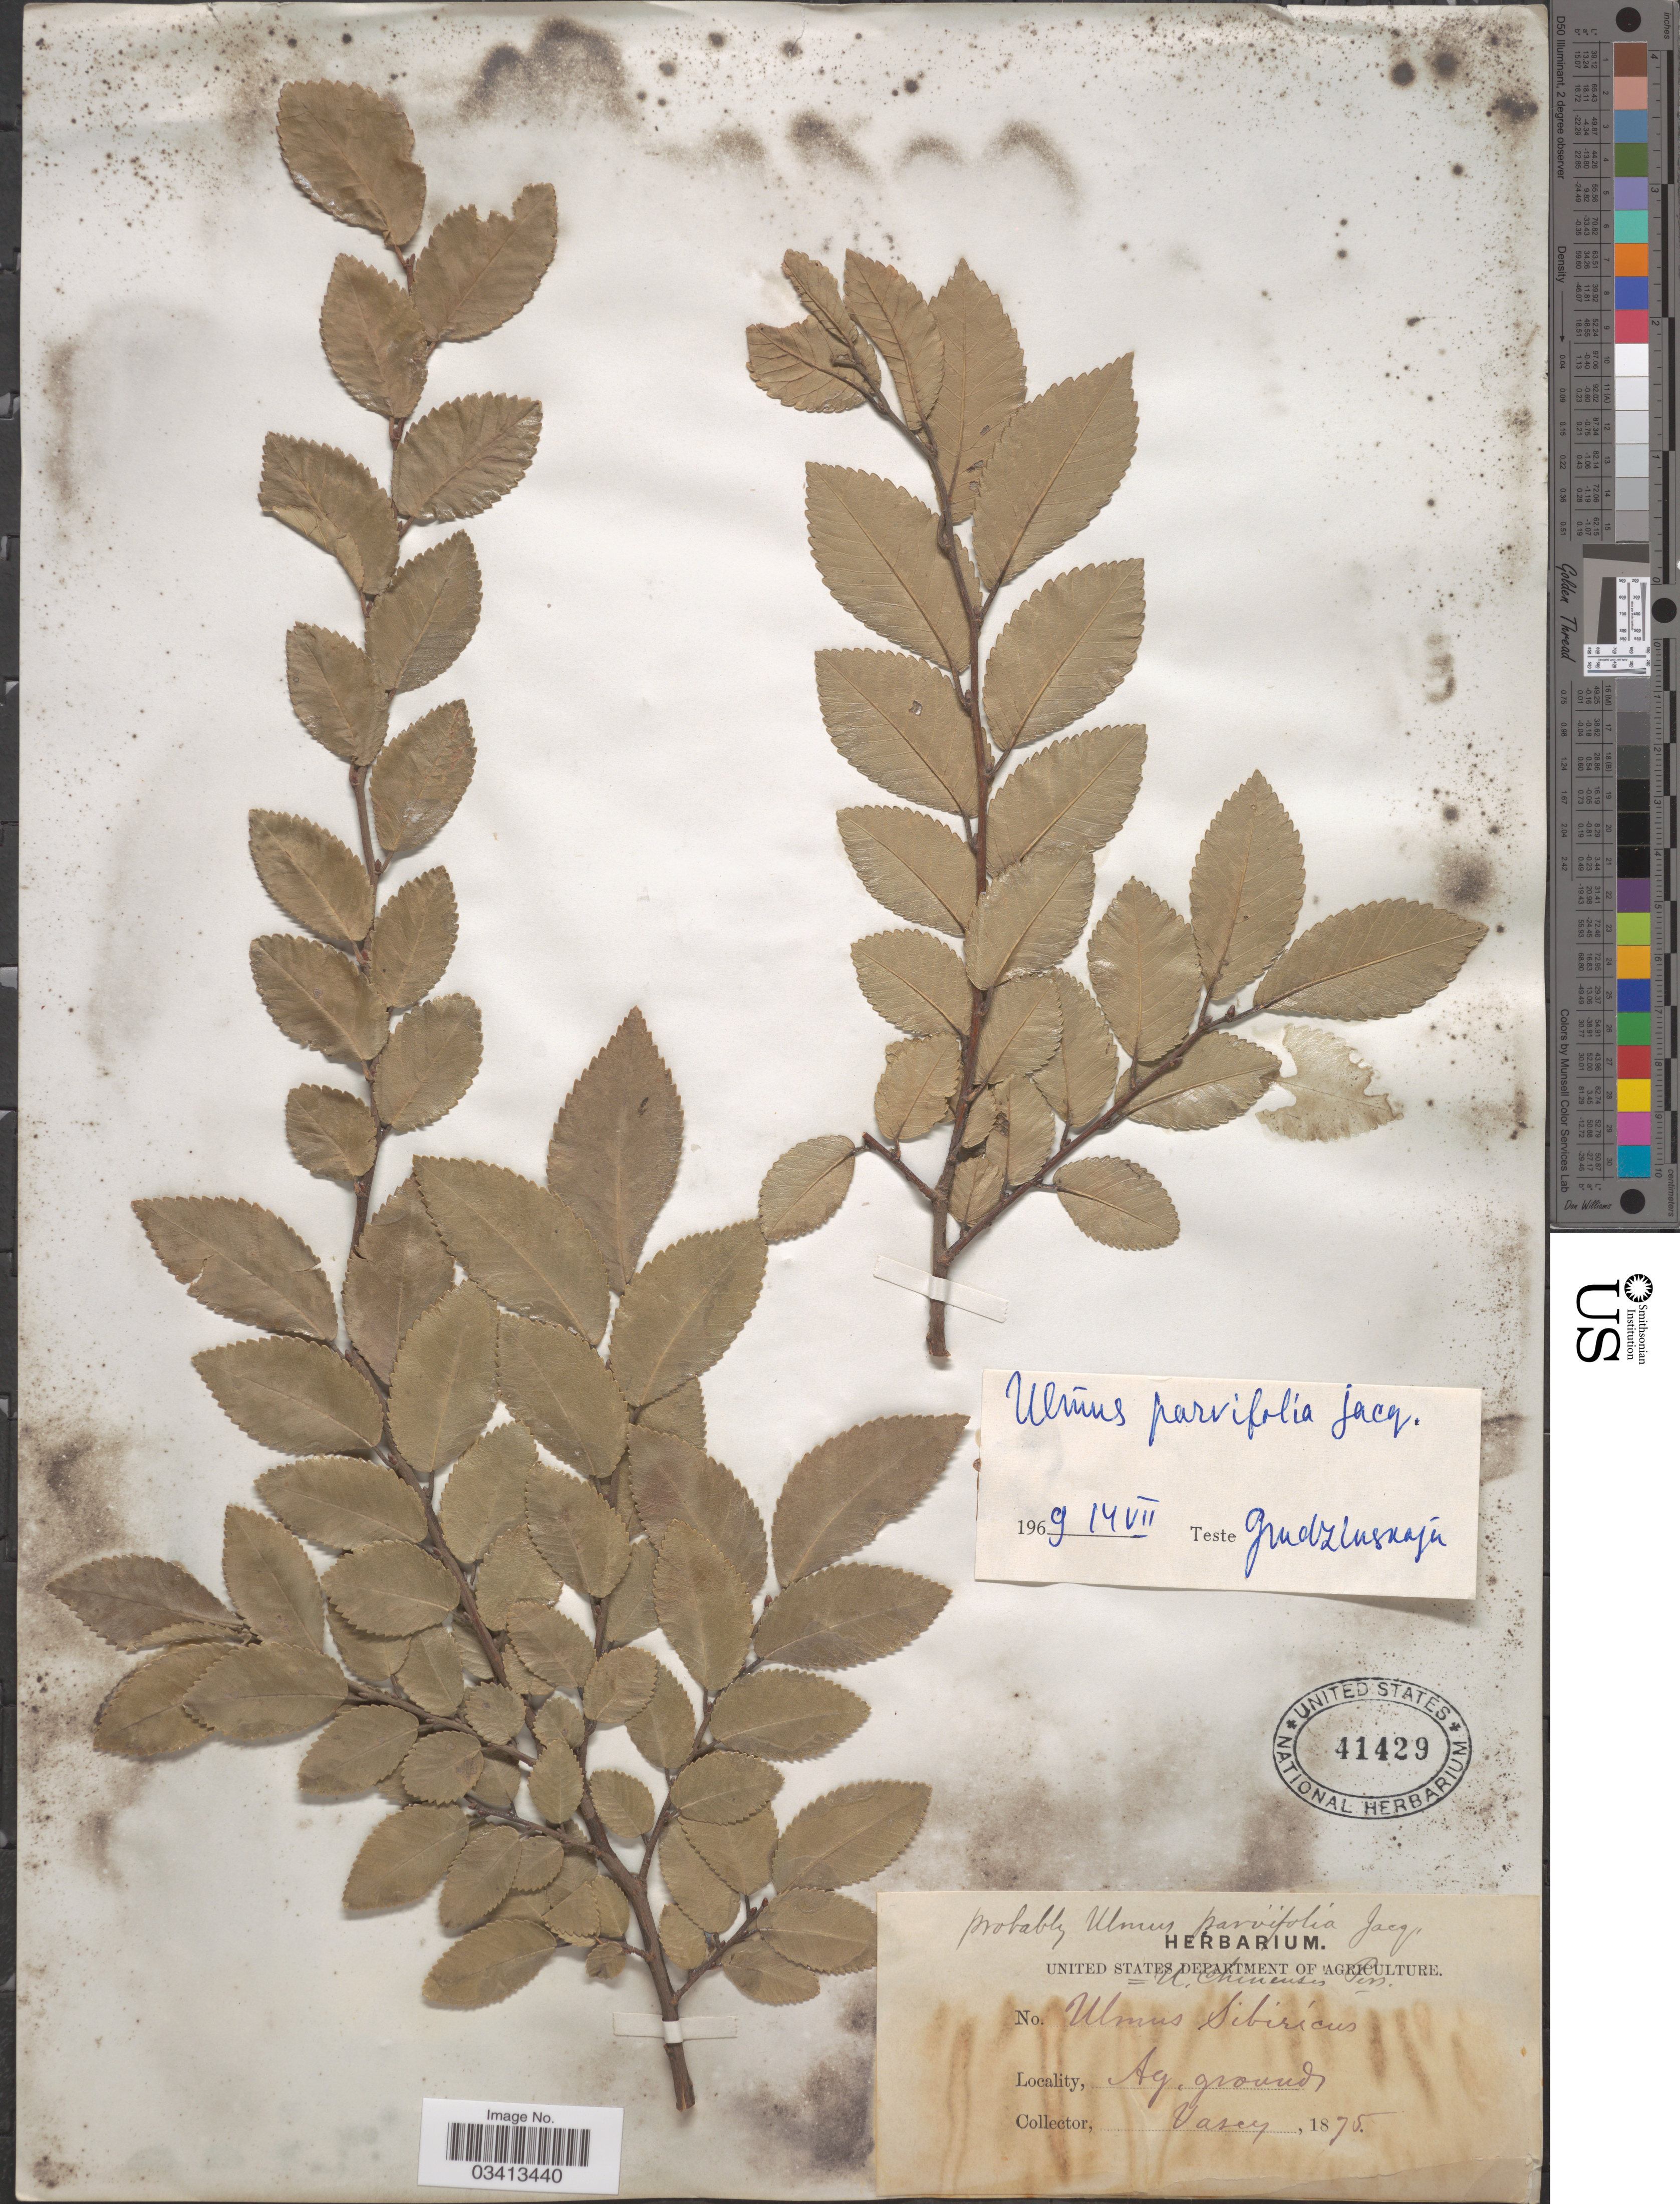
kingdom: Plantae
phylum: Tracheophyta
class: Magnoliopsida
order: Rosales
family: Ulmaceae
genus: Ulmus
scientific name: Ulmus parvifolia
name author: Jacq.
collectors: Vasey, --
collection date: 1875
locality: Ag. grounds.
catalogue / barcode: US 41429